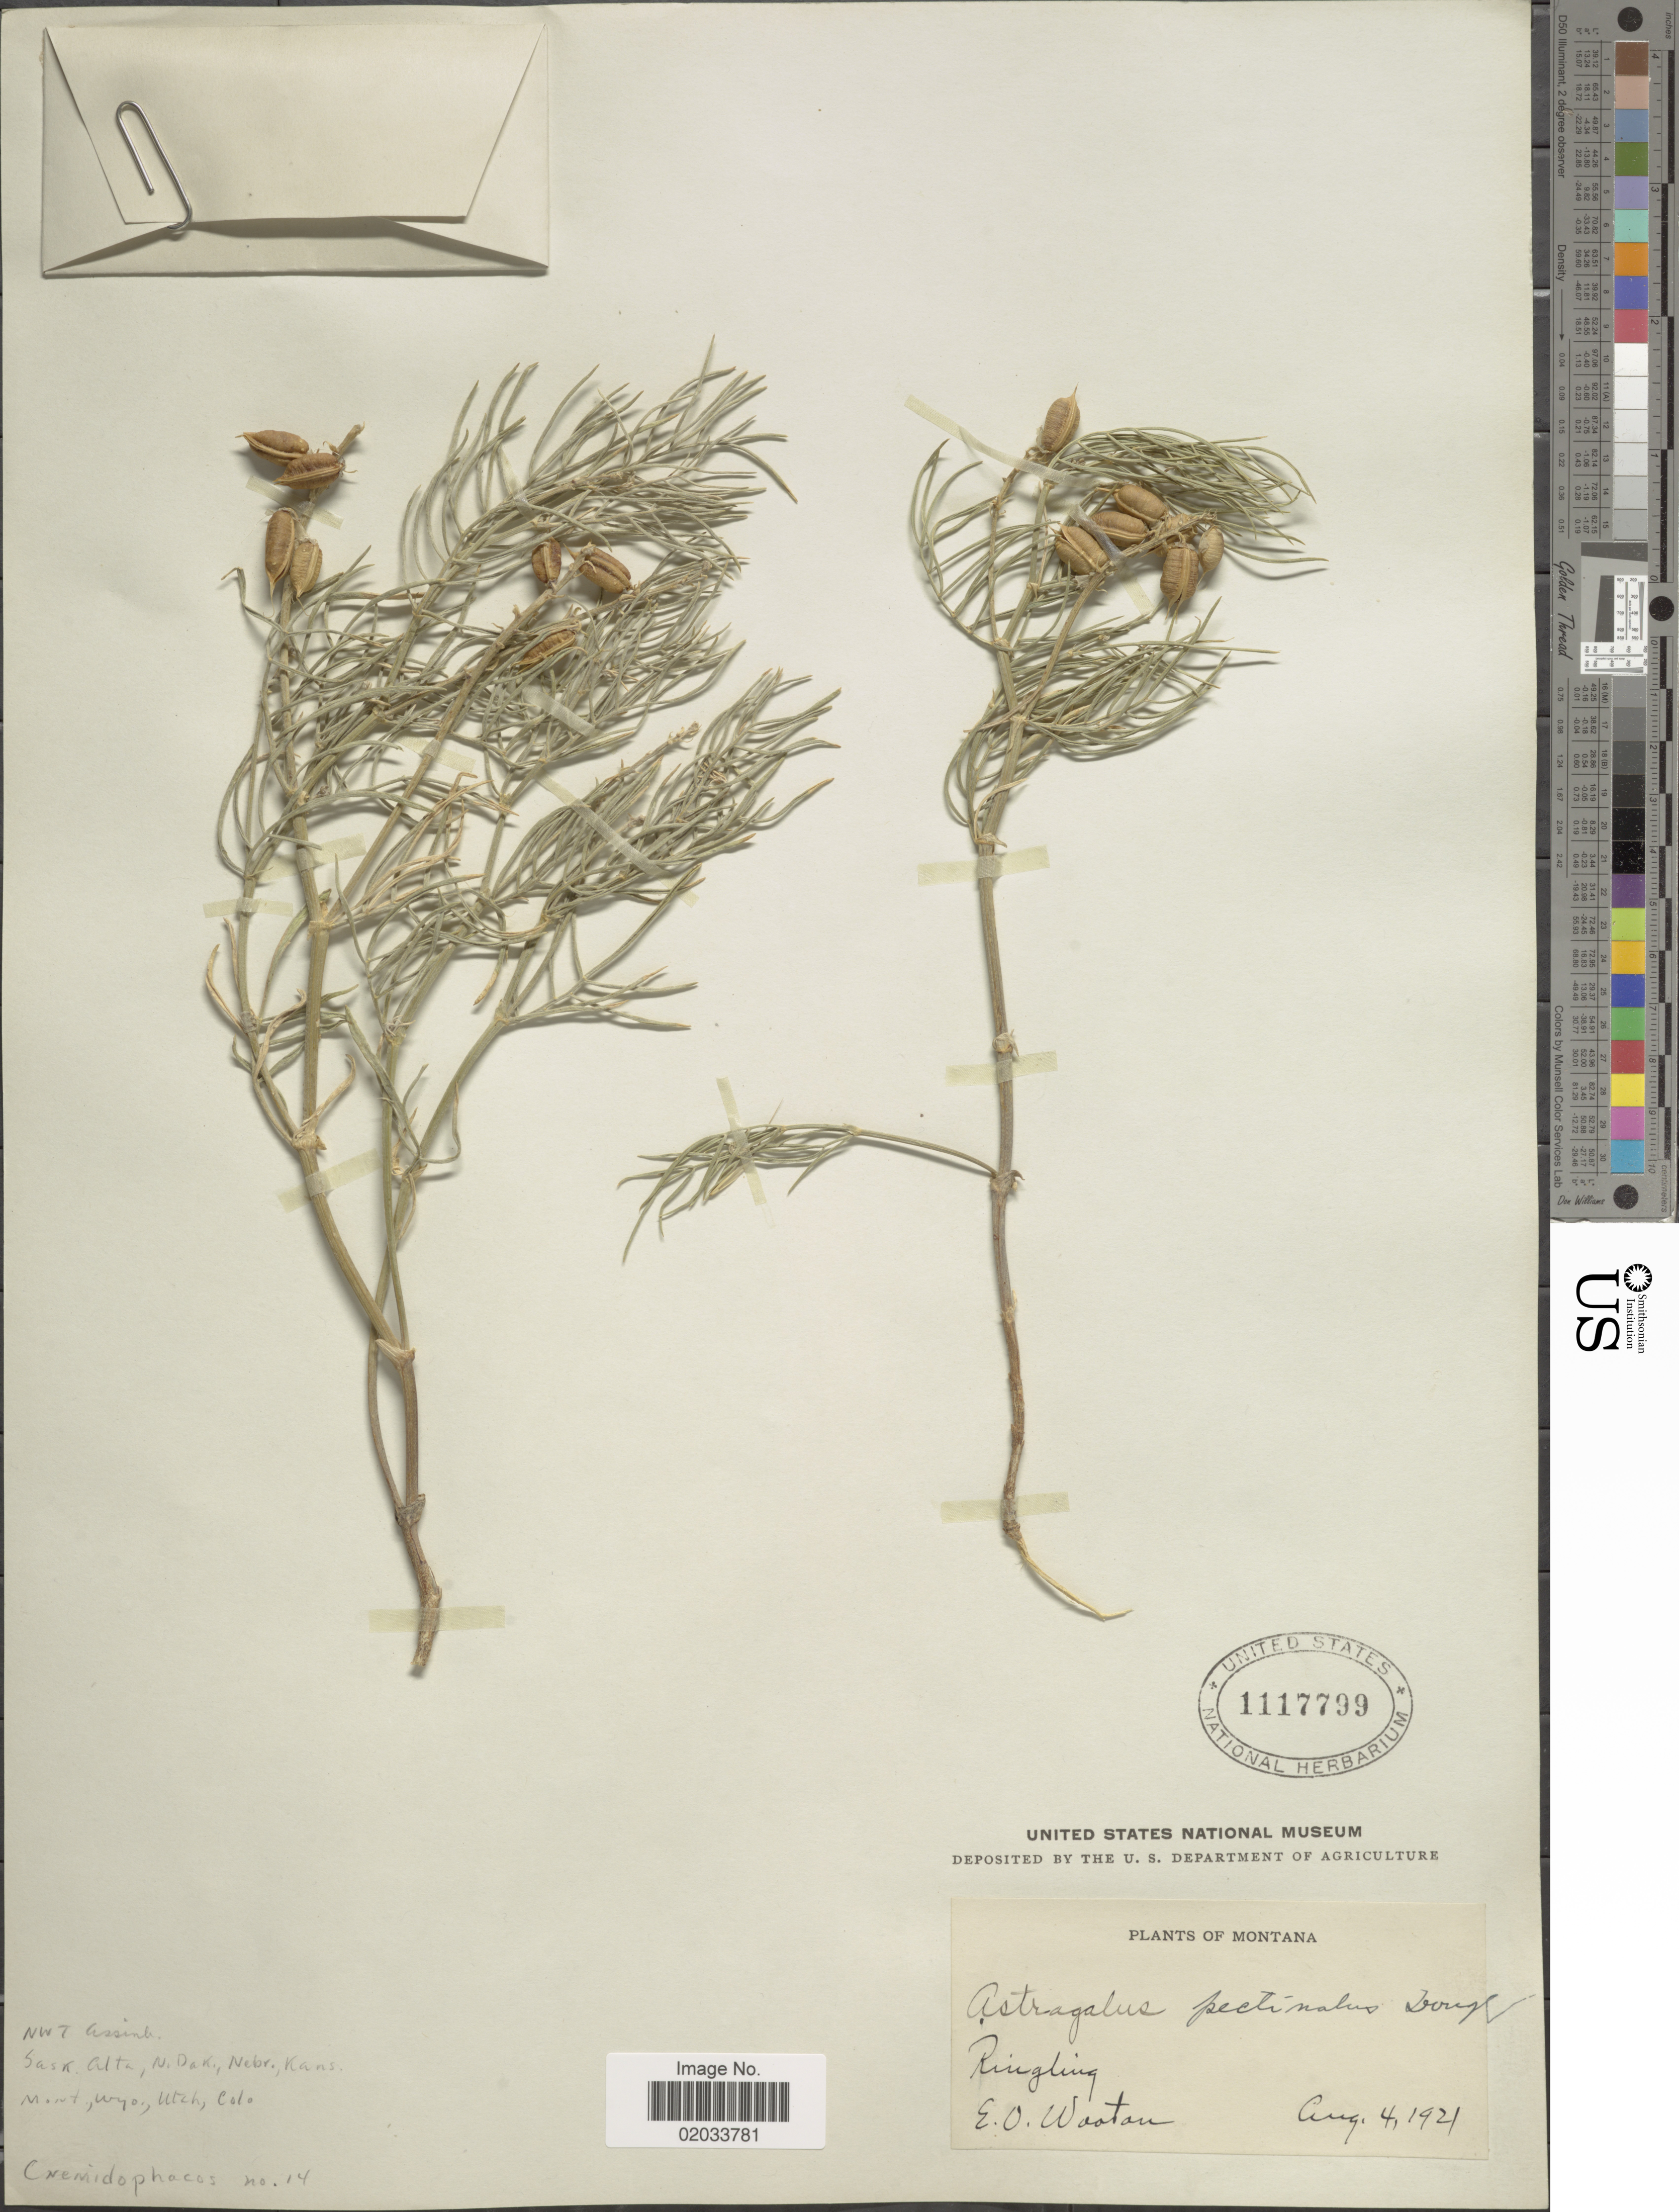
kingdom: Plantae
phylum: Tracheophyta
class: Magnoliopsida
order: Fabales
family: Fabaceae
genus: Astragalus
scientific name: Astragalus pectinatus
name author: (Hook.) G. Don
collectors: E. O. Wooton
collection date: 1921-08-04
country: United States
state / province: Montana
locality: Ringling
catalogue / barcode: US 1117799